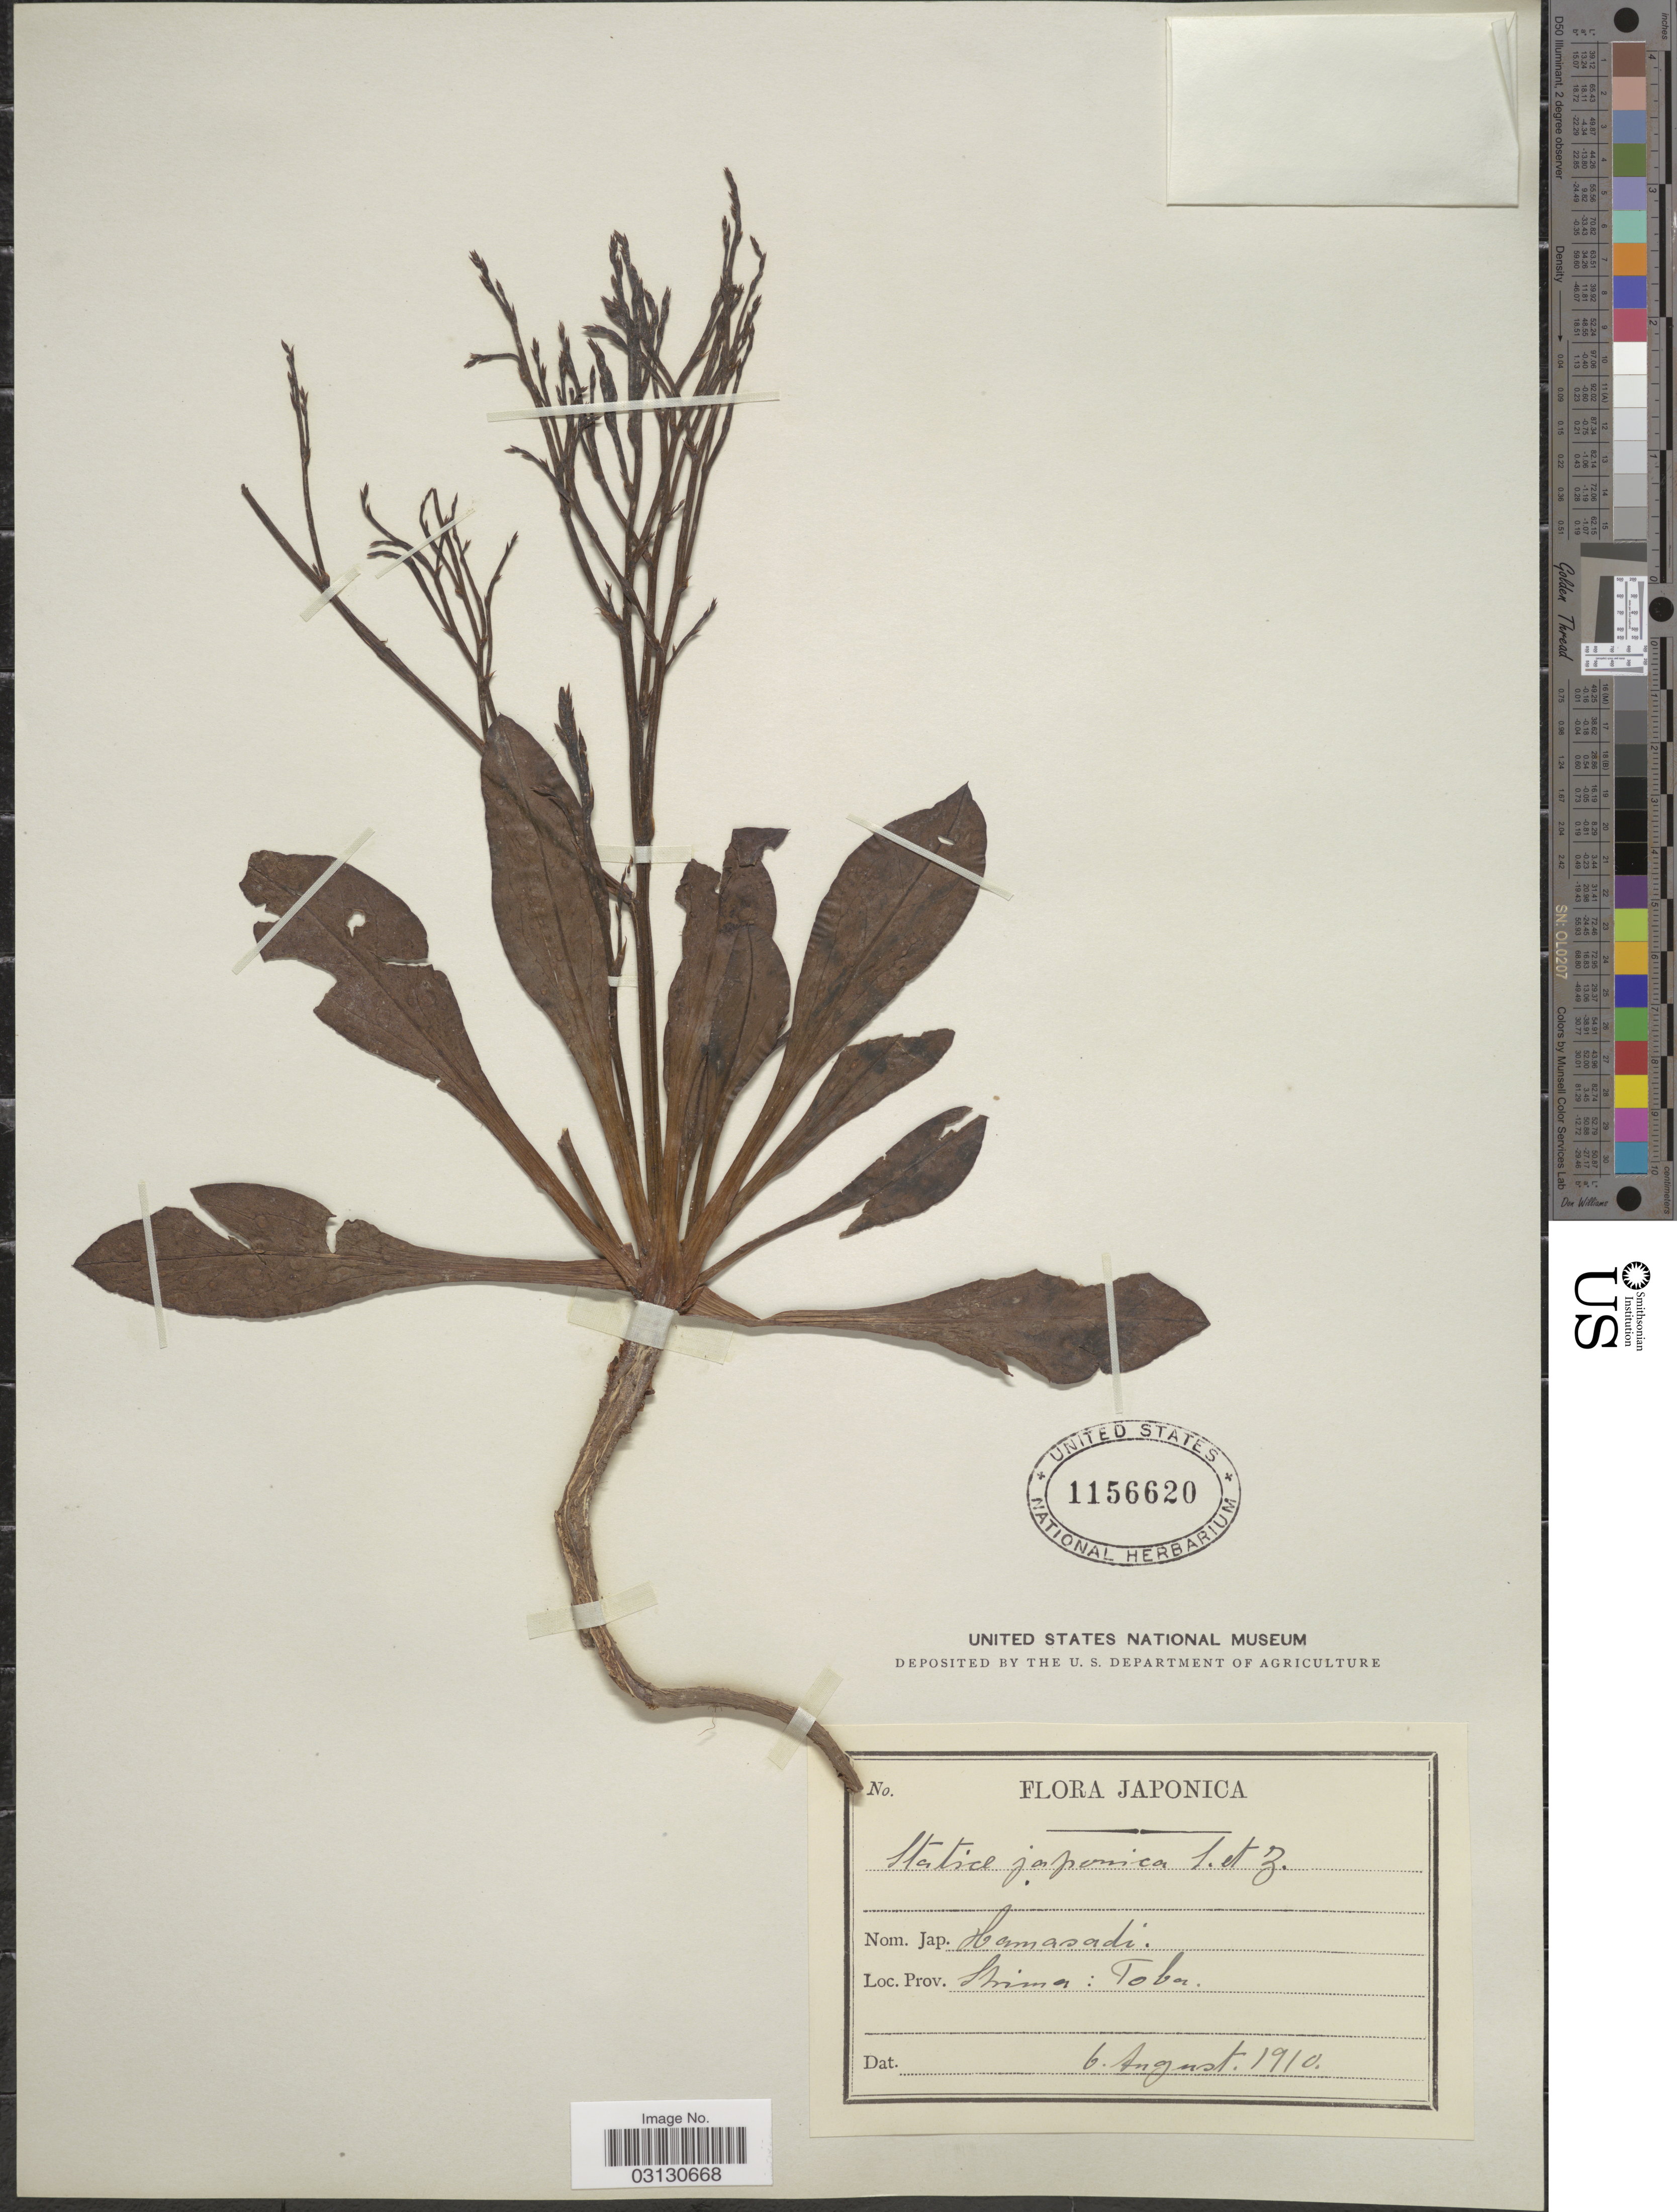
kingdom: Plantae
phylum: Tracheophyta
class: Magnoliopsida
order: Caryophyllales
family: Plumbaginaceae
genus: Limonium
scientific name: Limonium japonicum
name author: Kuntze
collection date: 1910-08-06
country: Japan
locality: Shima: Toba.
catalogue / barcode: US 1156620